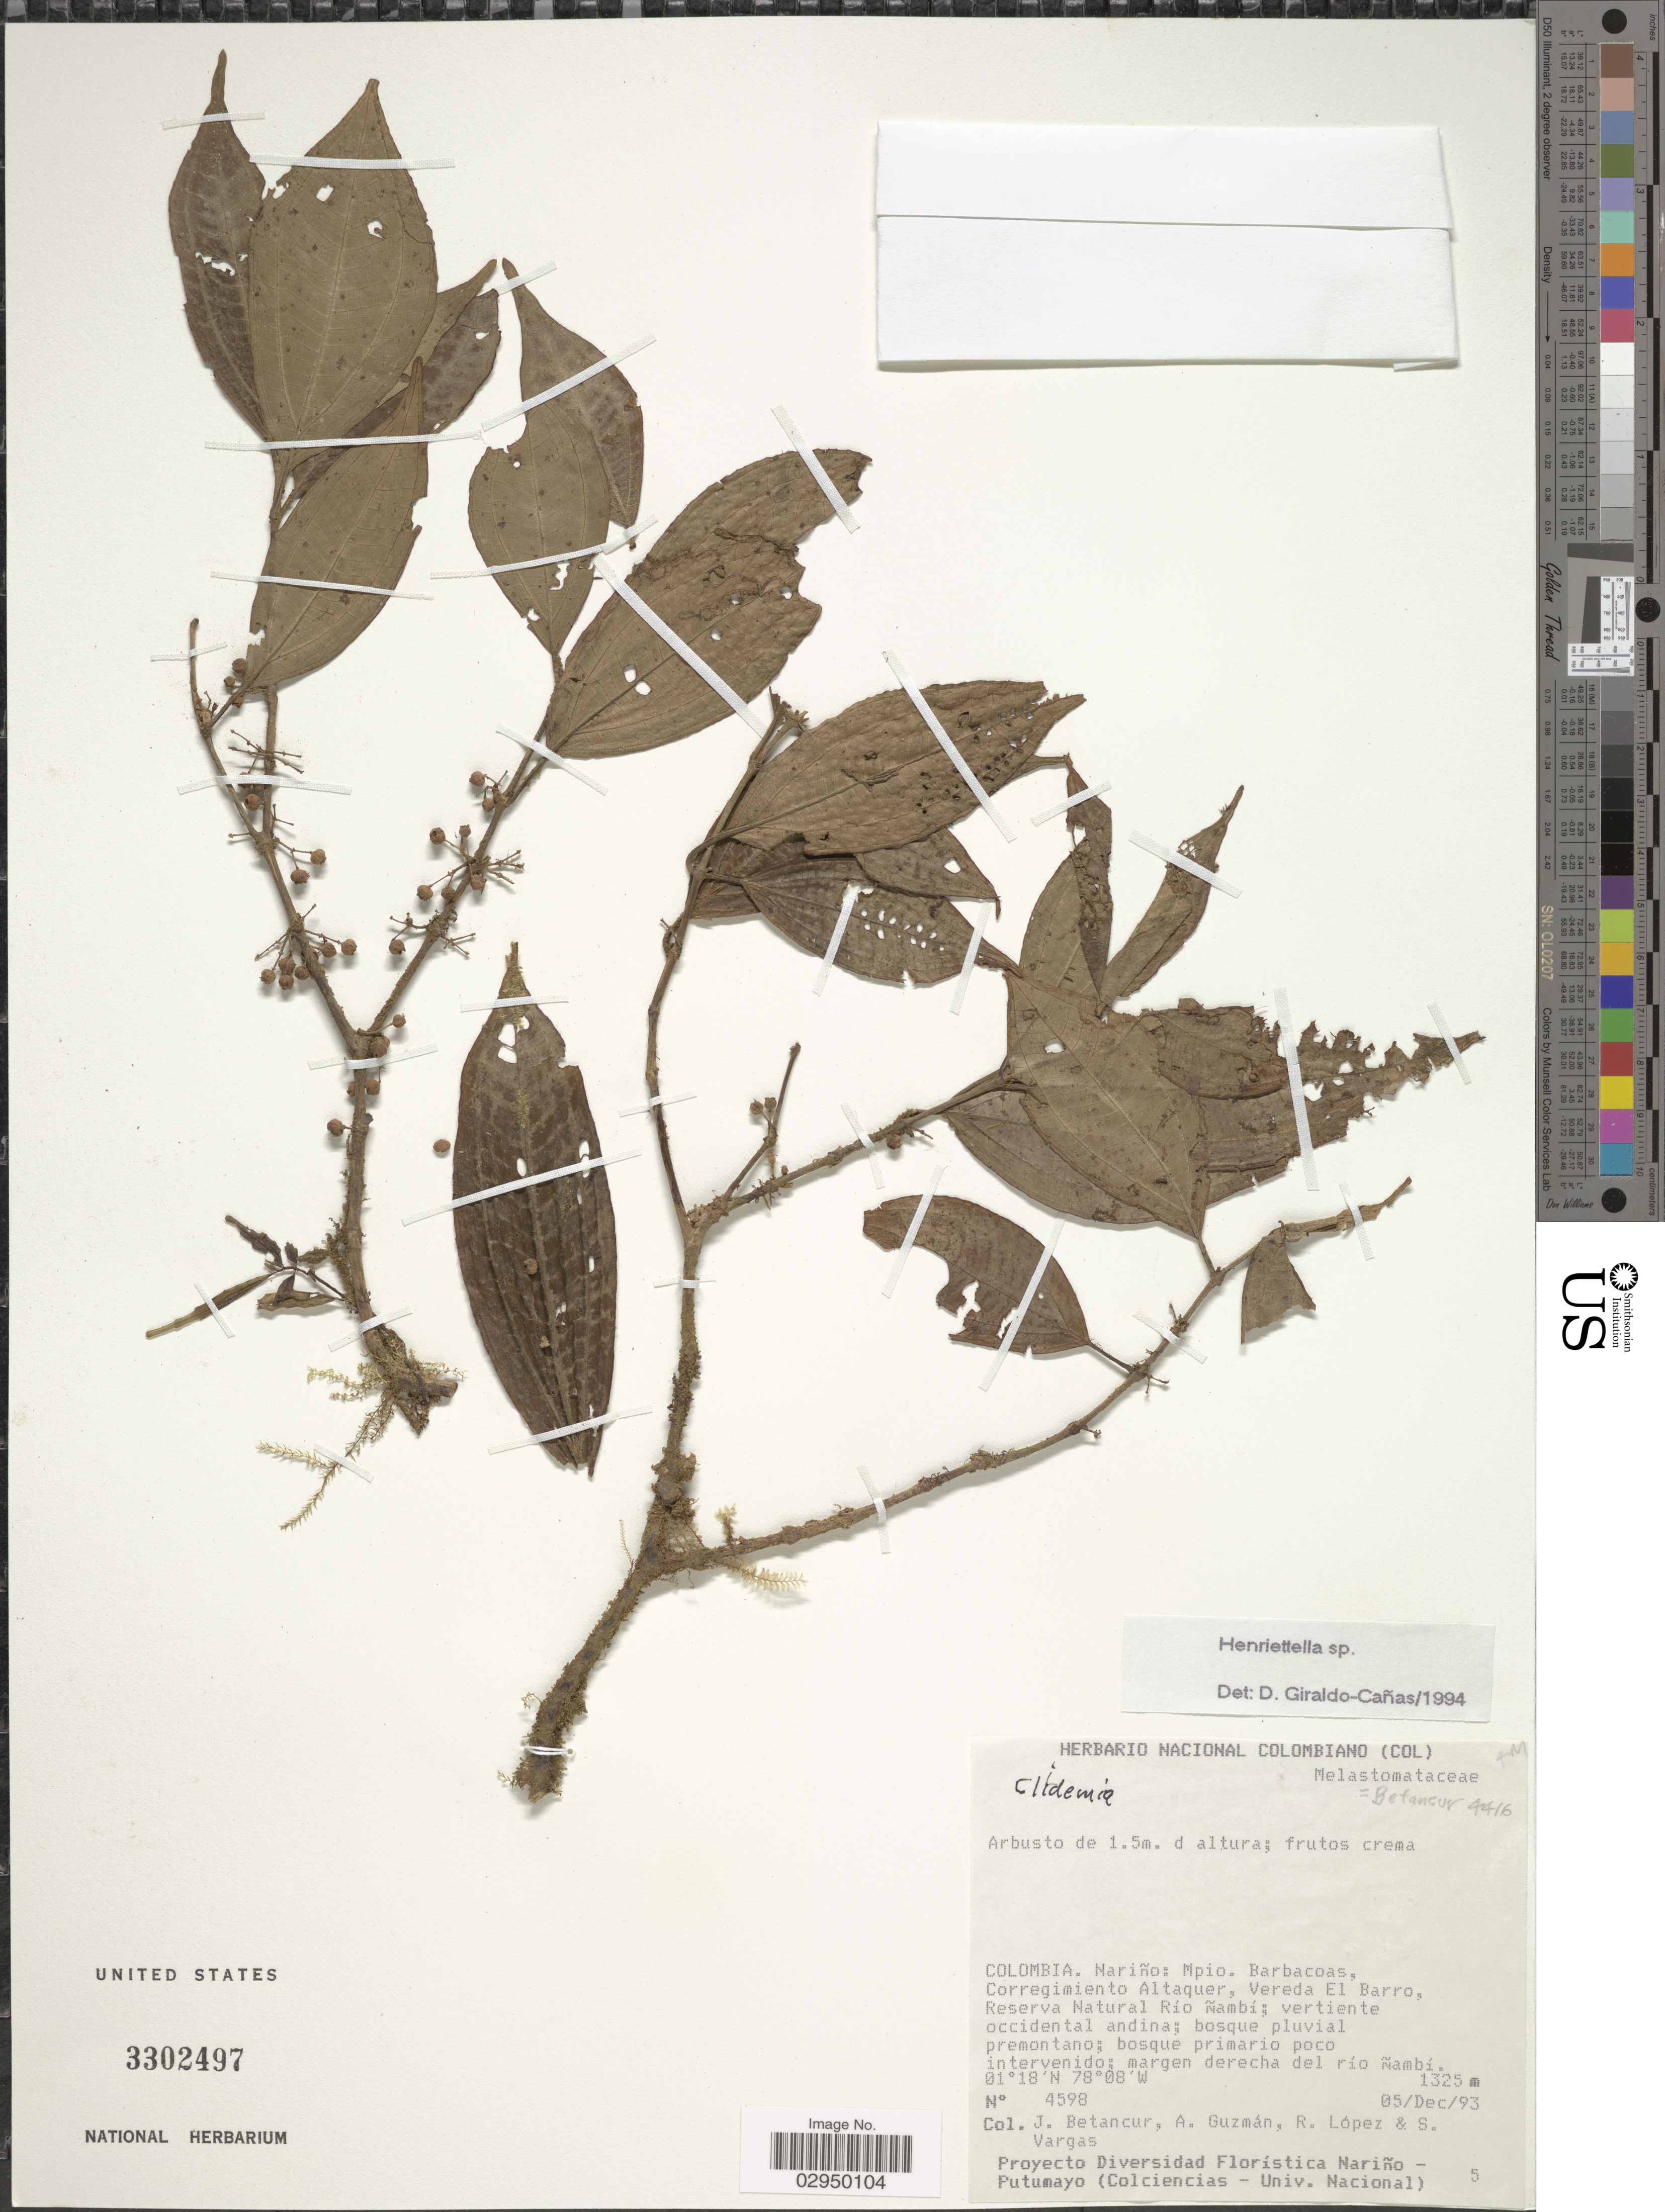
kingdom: Plantae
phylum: Tracheophyta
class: Magnoliopsida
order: Myrtales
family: Melastomataceae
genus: Clidemia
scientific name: Clidemia sp.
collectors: J. Betancur, A. Guzman, R. Lopez & S. Vargas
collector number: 4598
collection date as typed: Transcribed d/m/y: 5/12/93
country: Colombia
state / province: Nariño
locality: Mpio. Barbacoas, Corregimiento Altaquer, Vereda El Barro, Reserva Natural Río Ñambí; vertiente occidental andina. Margen derecha del río Ñambí.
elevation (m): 1325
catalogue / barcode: US 3302497